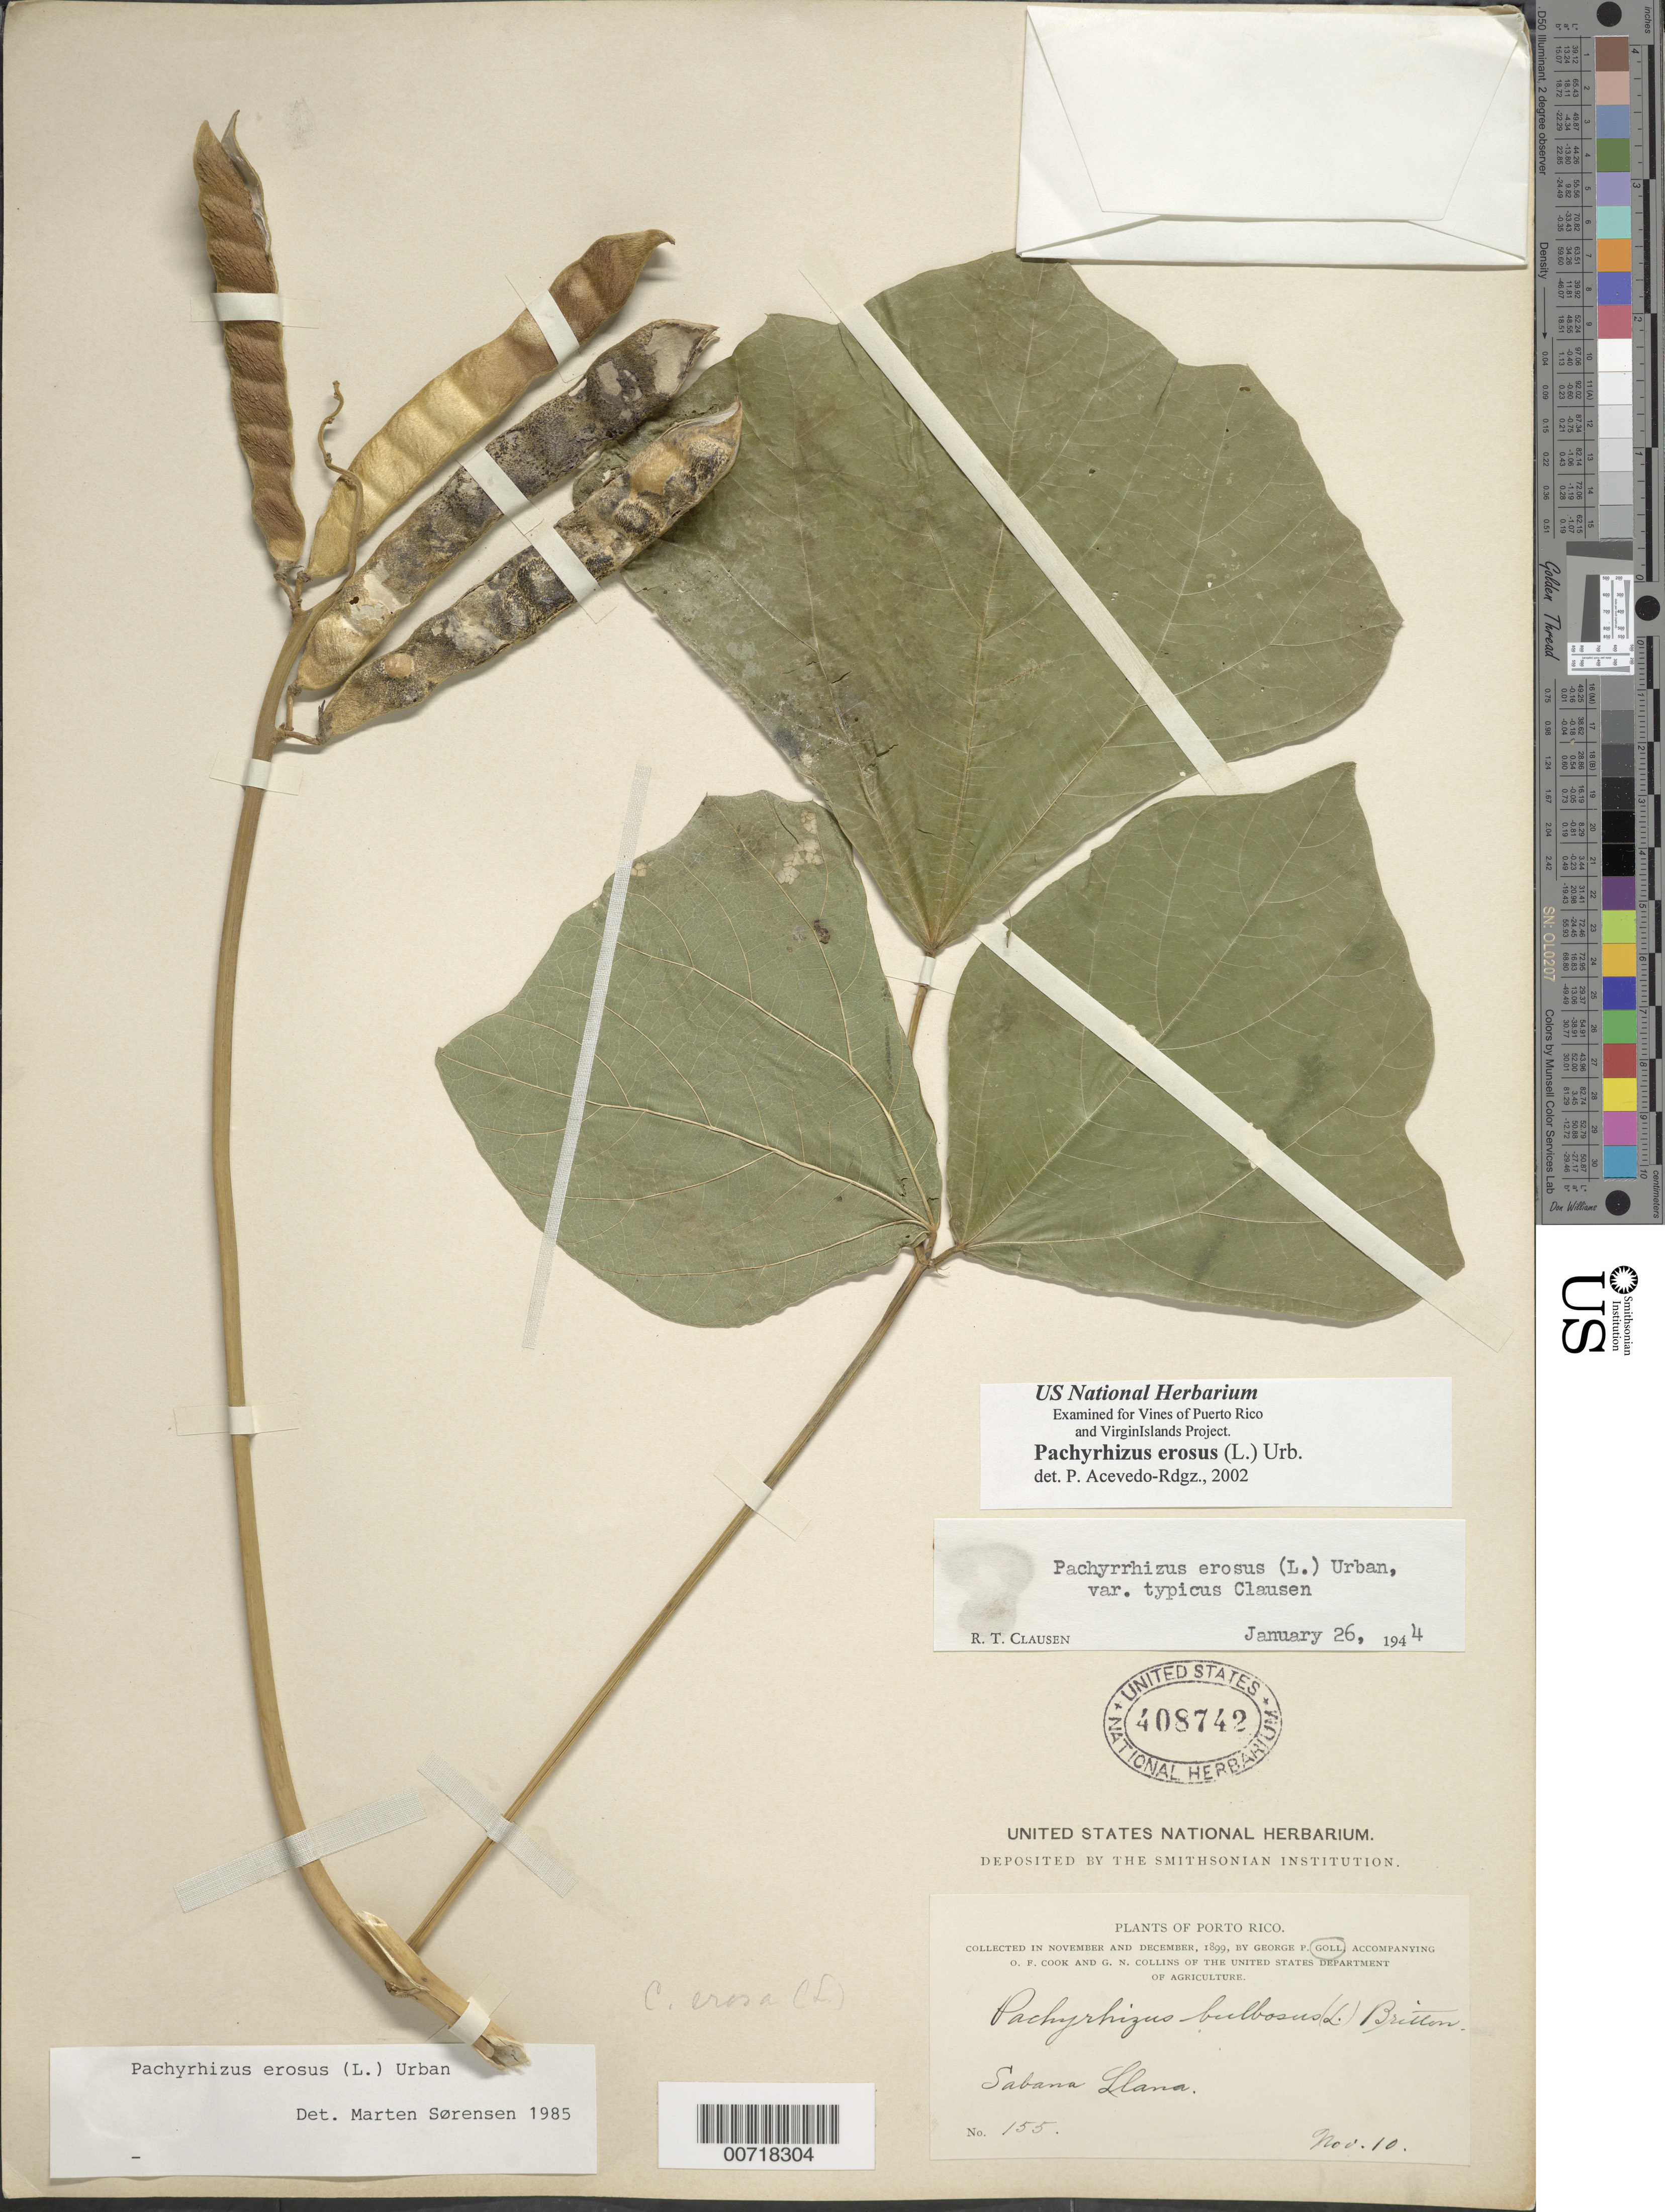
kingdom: Plantae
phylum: Tracheophyta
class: Magnoliopsida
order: Fabales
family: Fabaceae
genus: Pachyrhizus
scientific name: Pachyrhizus erosus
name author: (L.) Urb.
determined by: Acevedo-Rodríguez, P., (BOT), Smithsonian Institution - National Museum of Natural History (UNITED STATES)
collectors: G. Goll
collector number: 155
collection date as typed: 10 Nov 1899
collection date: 1899-11-10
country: Puerto Rico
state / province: San Juan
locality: Sabana Llana.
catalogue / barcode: US 408742